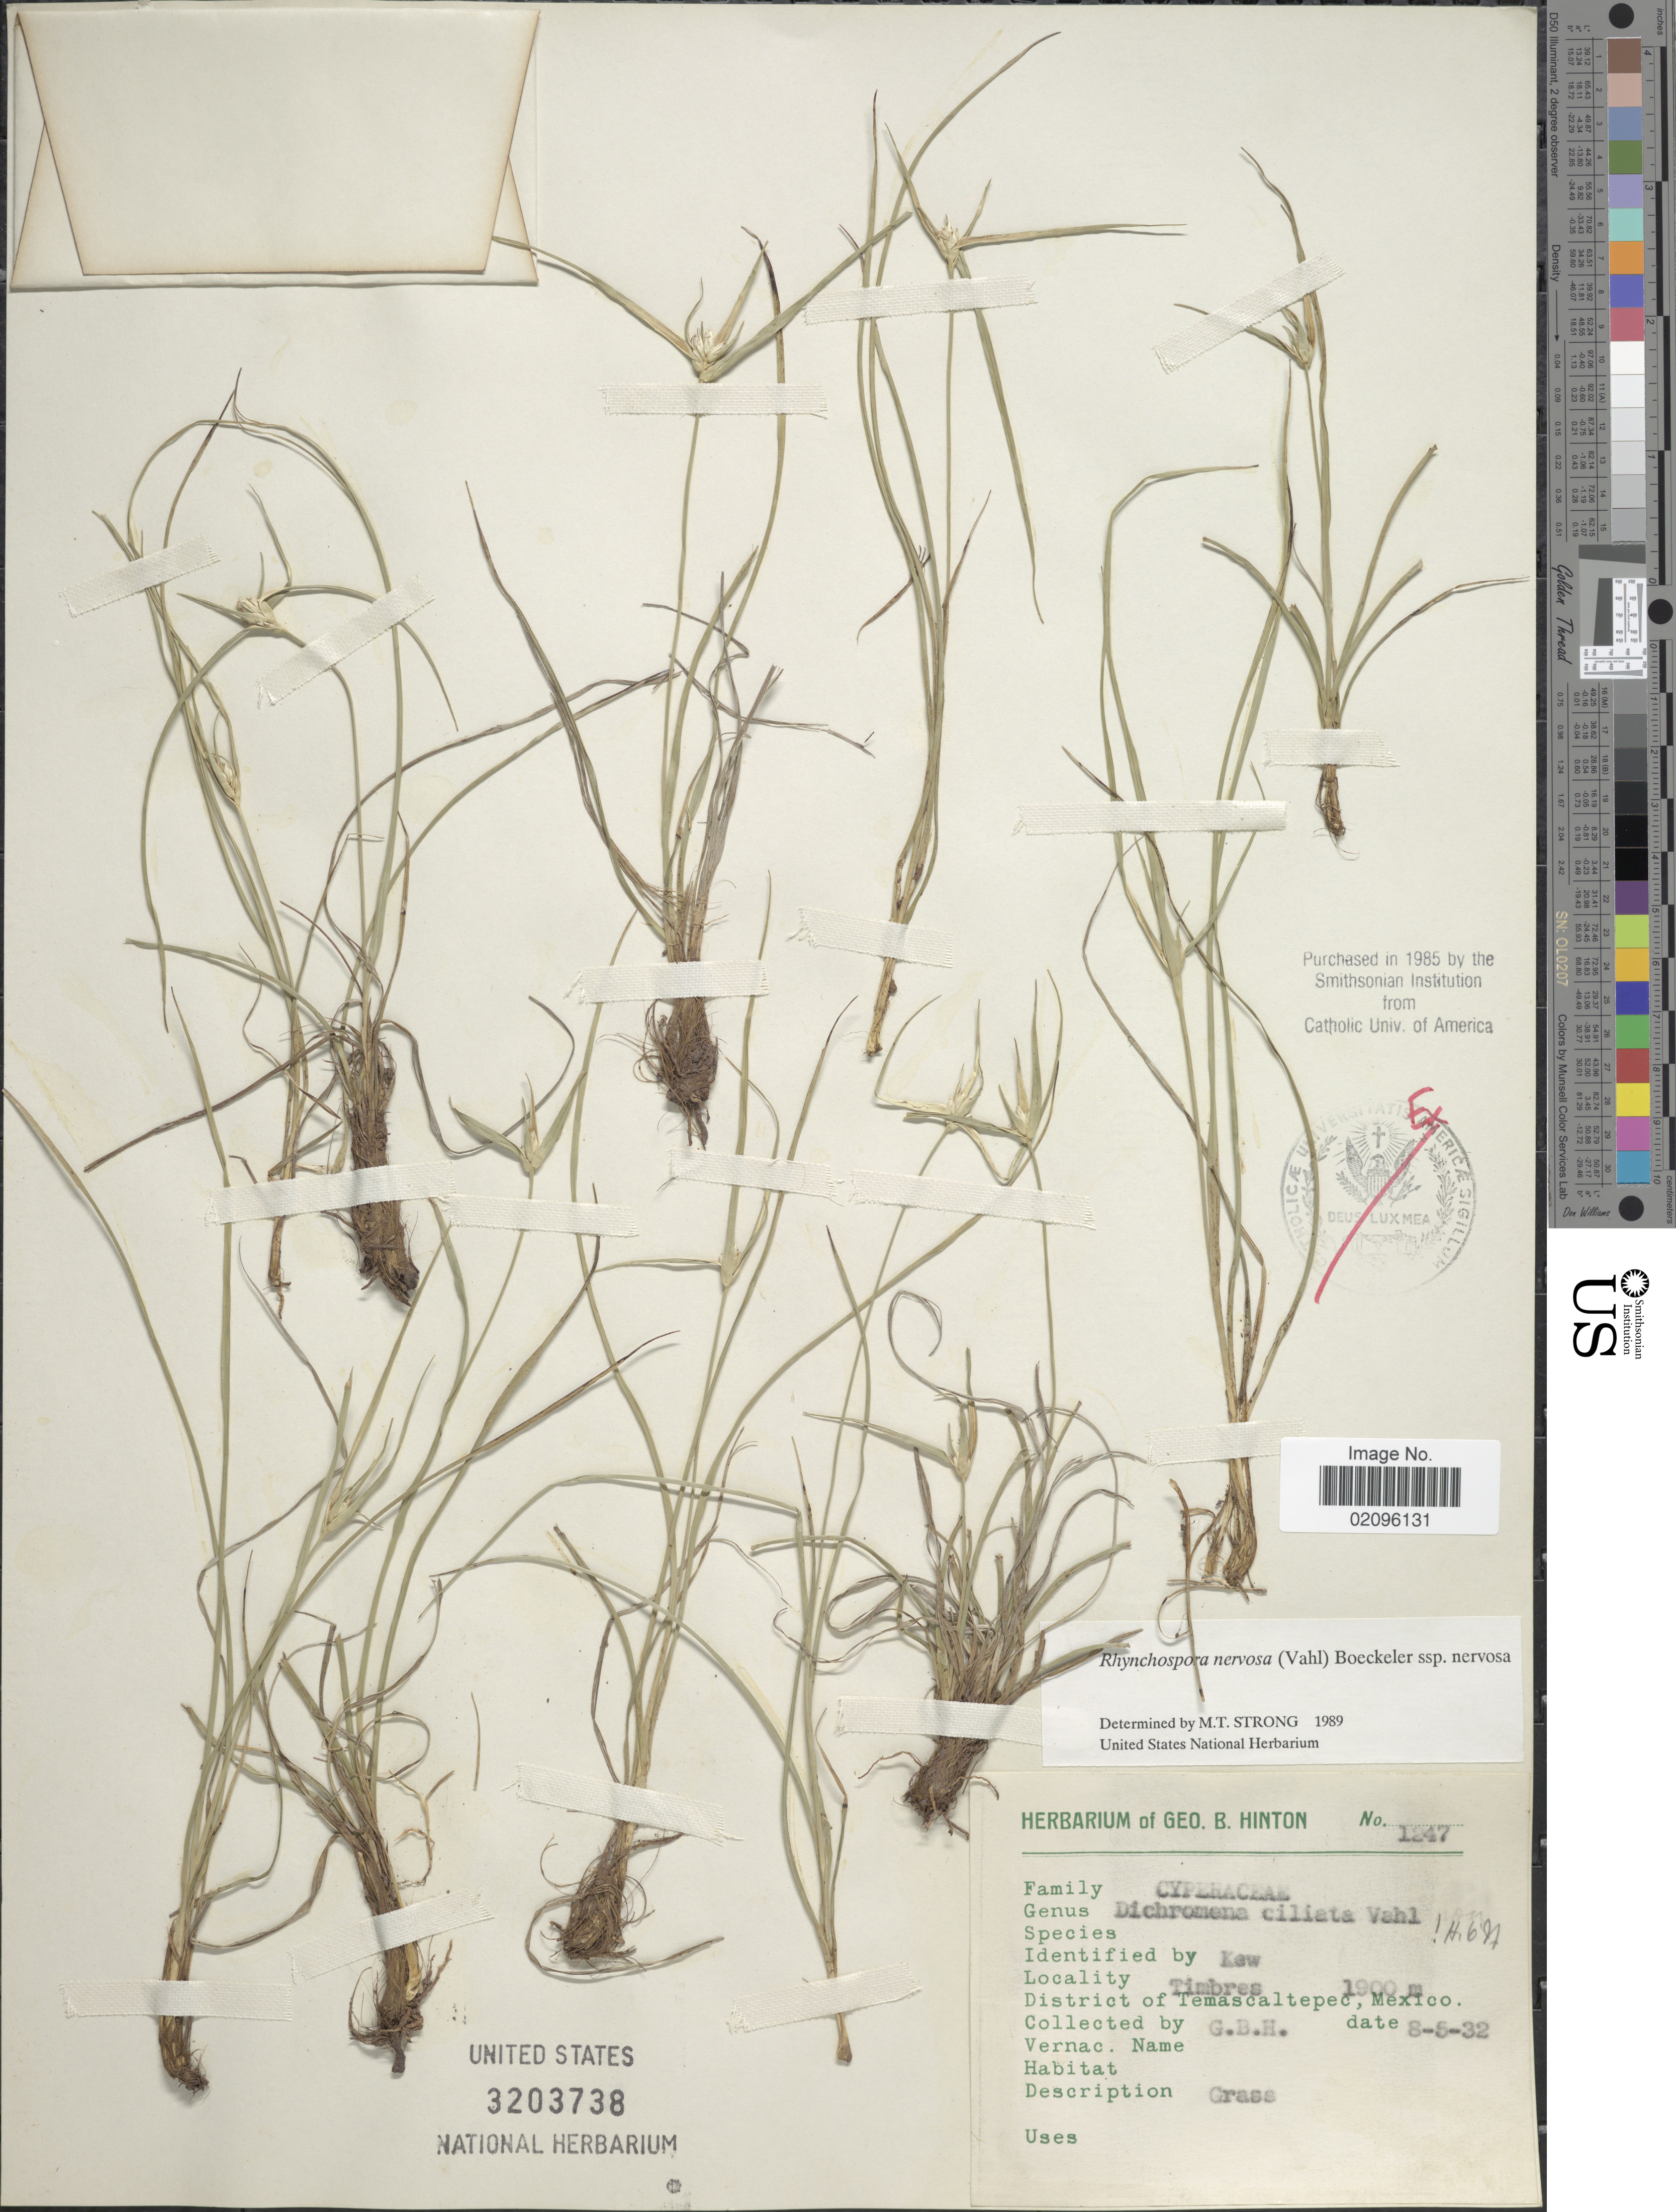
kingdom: Plantae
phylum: Tracheophyta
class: Liliopsida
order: Poales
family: Cyperaceae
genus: Rhynchospora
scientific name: Rhynchospora nervosa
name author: (Vahl) Boeckeler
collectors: G. B. Hinton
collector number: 1247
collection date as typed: Transcribed d/m/y: 5/8/32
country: Mexico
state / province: México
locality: Timbres, District of Temascaltepec.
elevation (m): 1900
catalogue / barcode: US 3203738